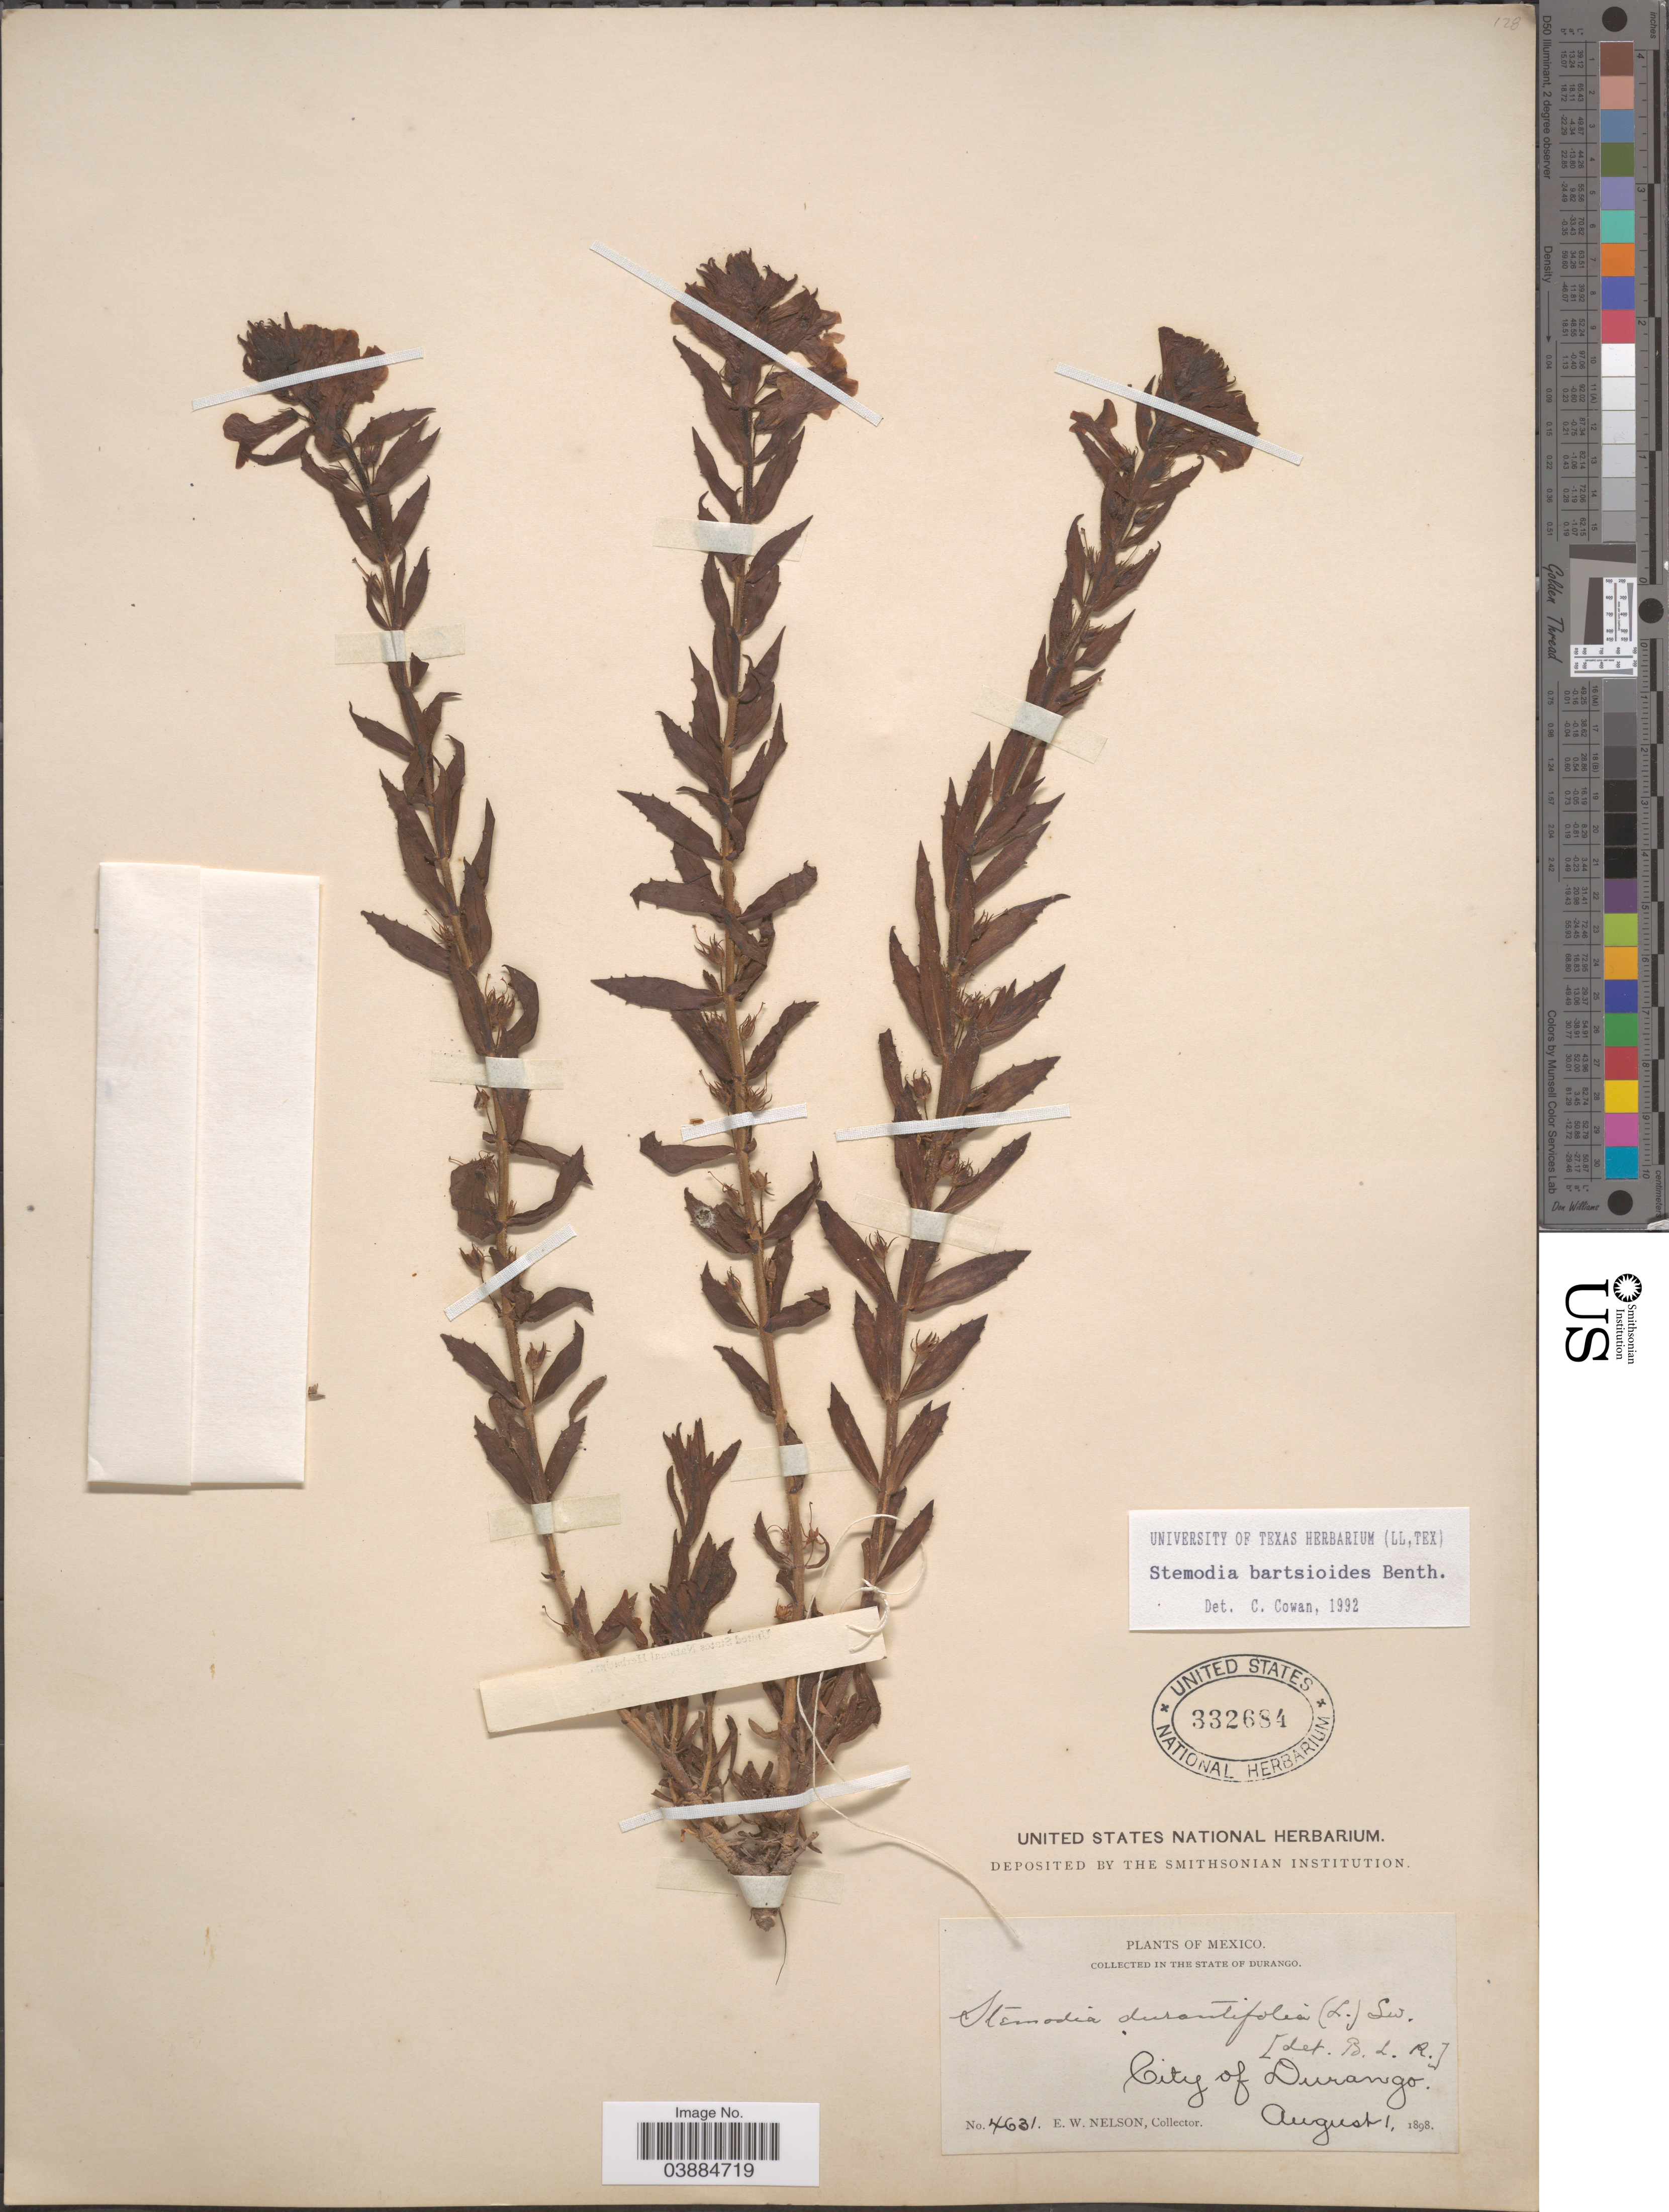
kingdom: Plantae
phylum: Tracheophyta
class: Magnoliopsida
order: Lamiales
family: Plantaginaceae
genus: Stemodia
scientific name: Stemodia bartsioides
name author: Benth.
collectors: E. W. Nelson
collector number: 4631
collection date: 1898-08-01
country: Mexico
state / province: Durango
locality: City of Durango.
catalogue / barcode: US 332684